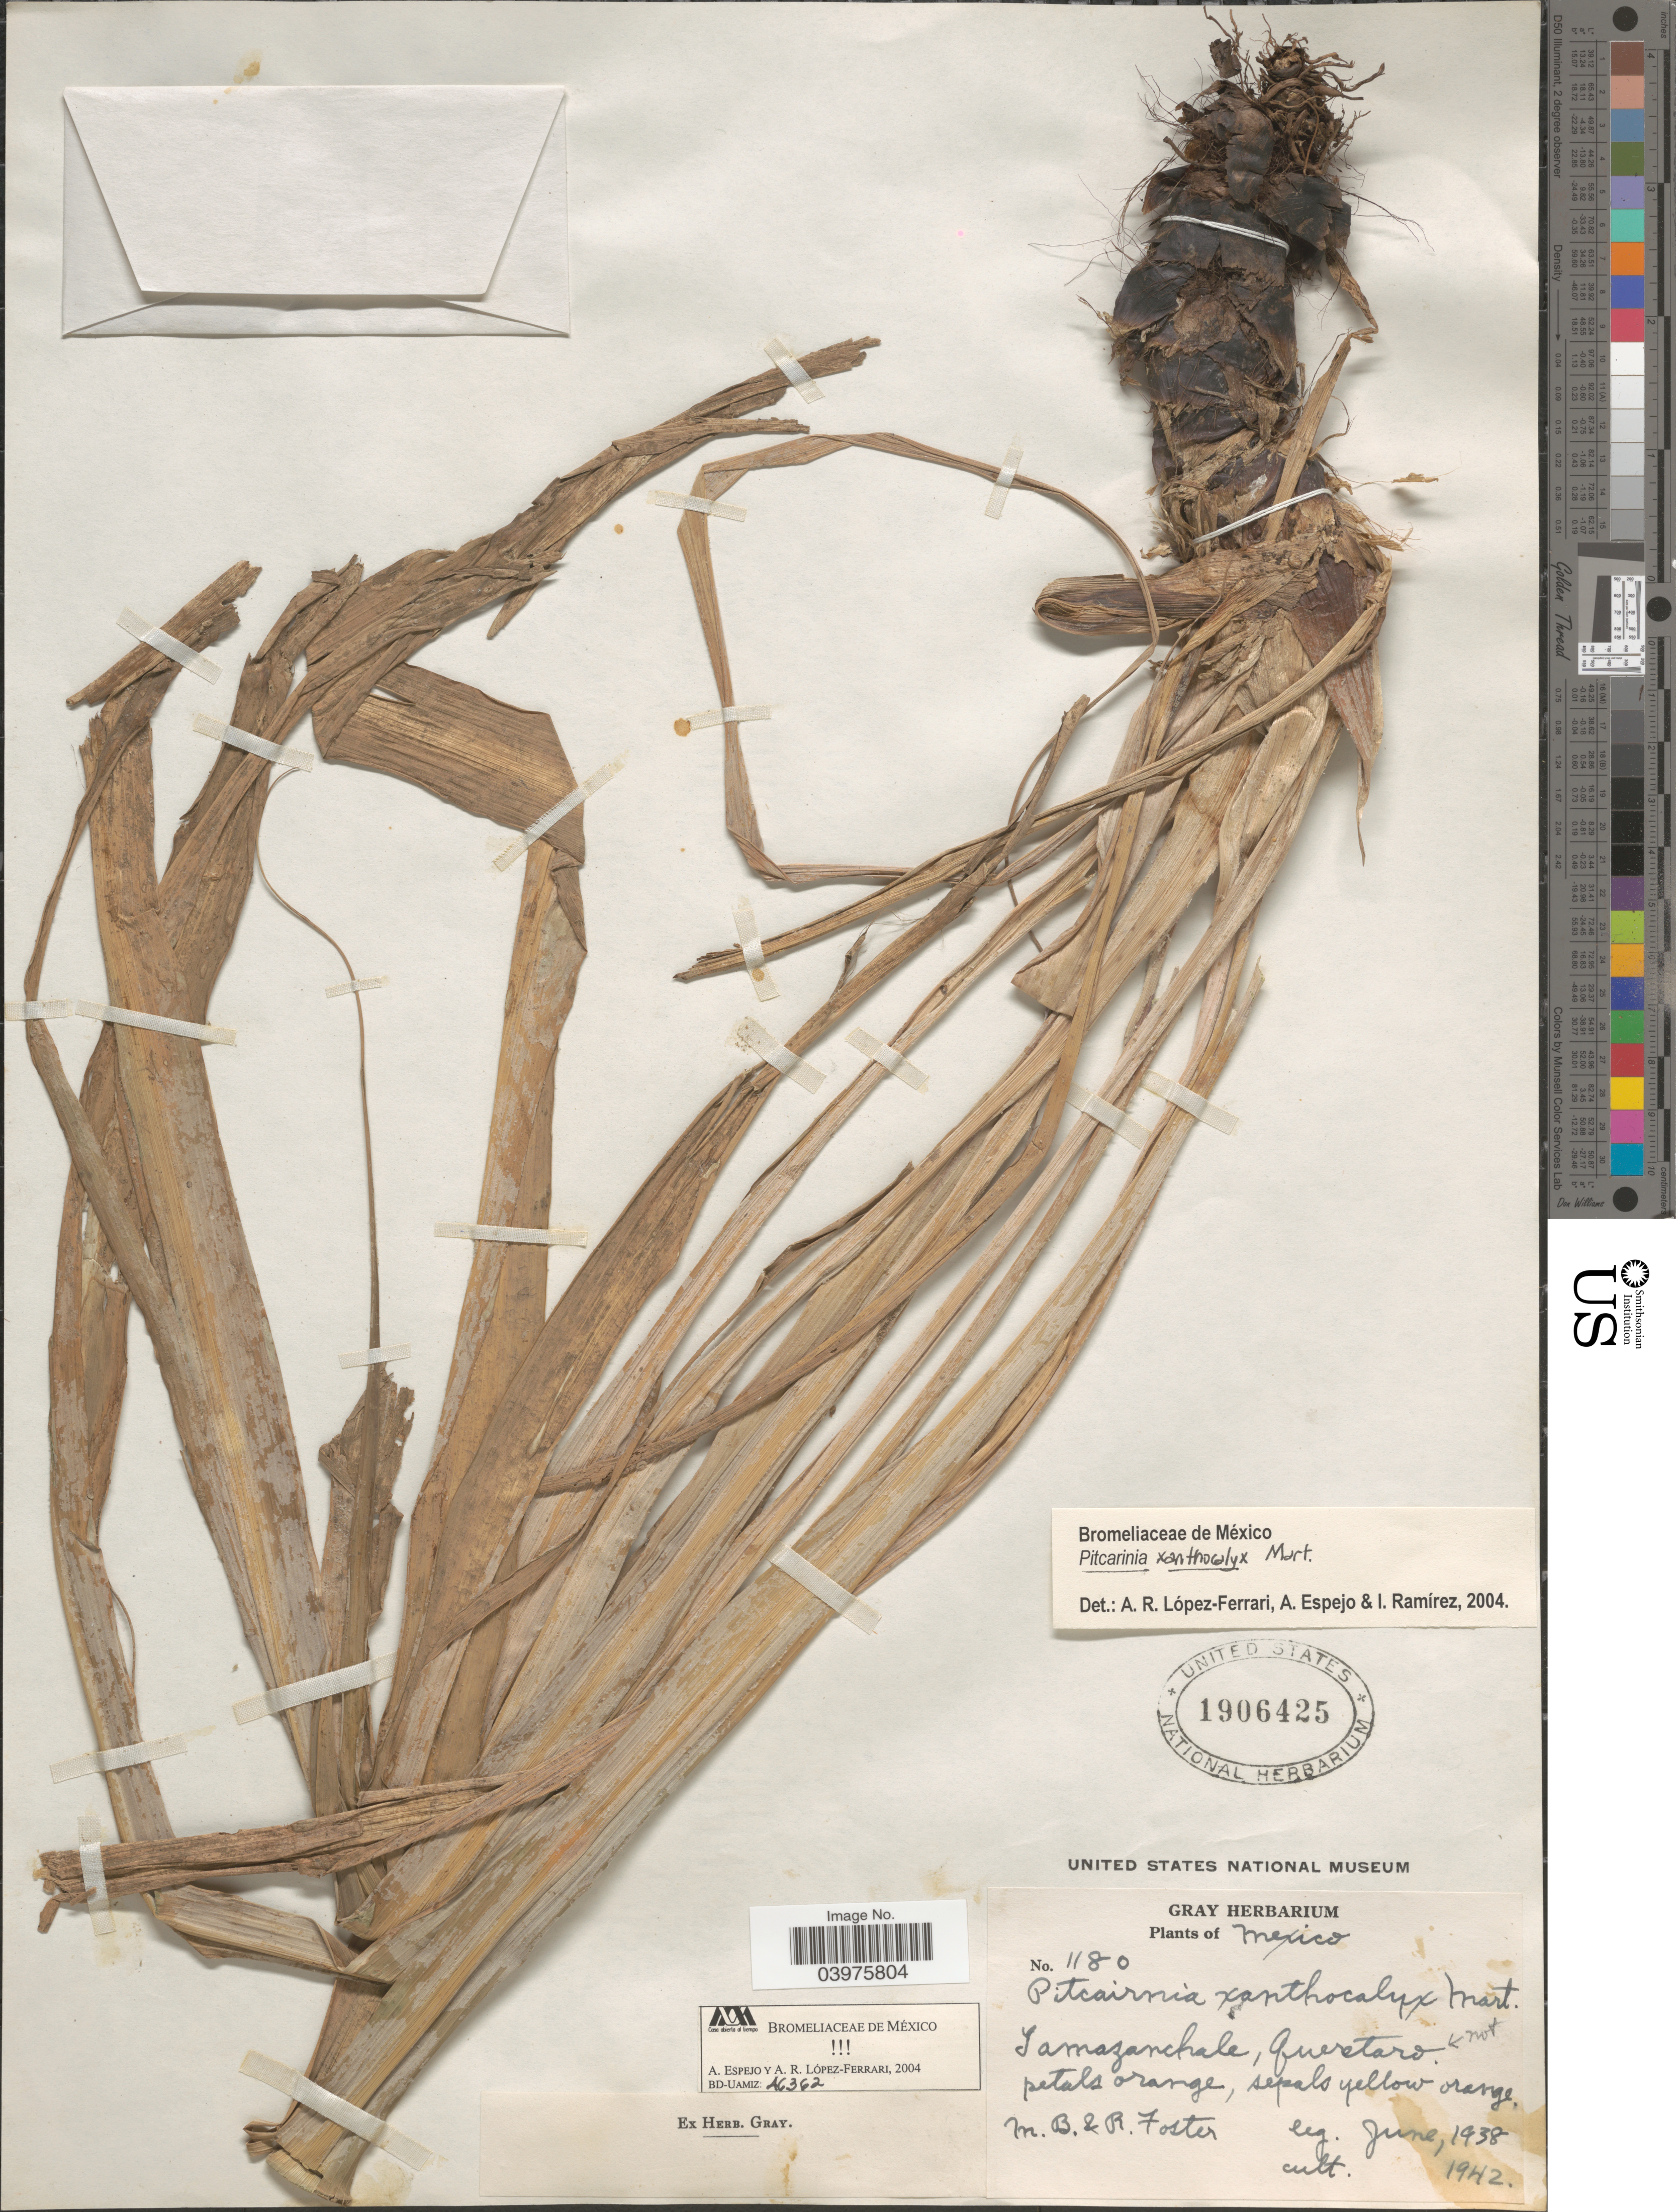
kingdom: Plantae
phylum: Tracheophyta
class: Liliopsida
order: Poales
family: Bromeliaceae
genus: Pitcairnia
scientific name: Pitcairnia xanthocalyx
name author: Mart.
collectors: M. B. Foster & R. Foster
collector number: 1180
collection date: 1938-06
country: Mexico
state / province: Querétaro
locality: Tamazanchale.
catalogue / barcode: US 1906425